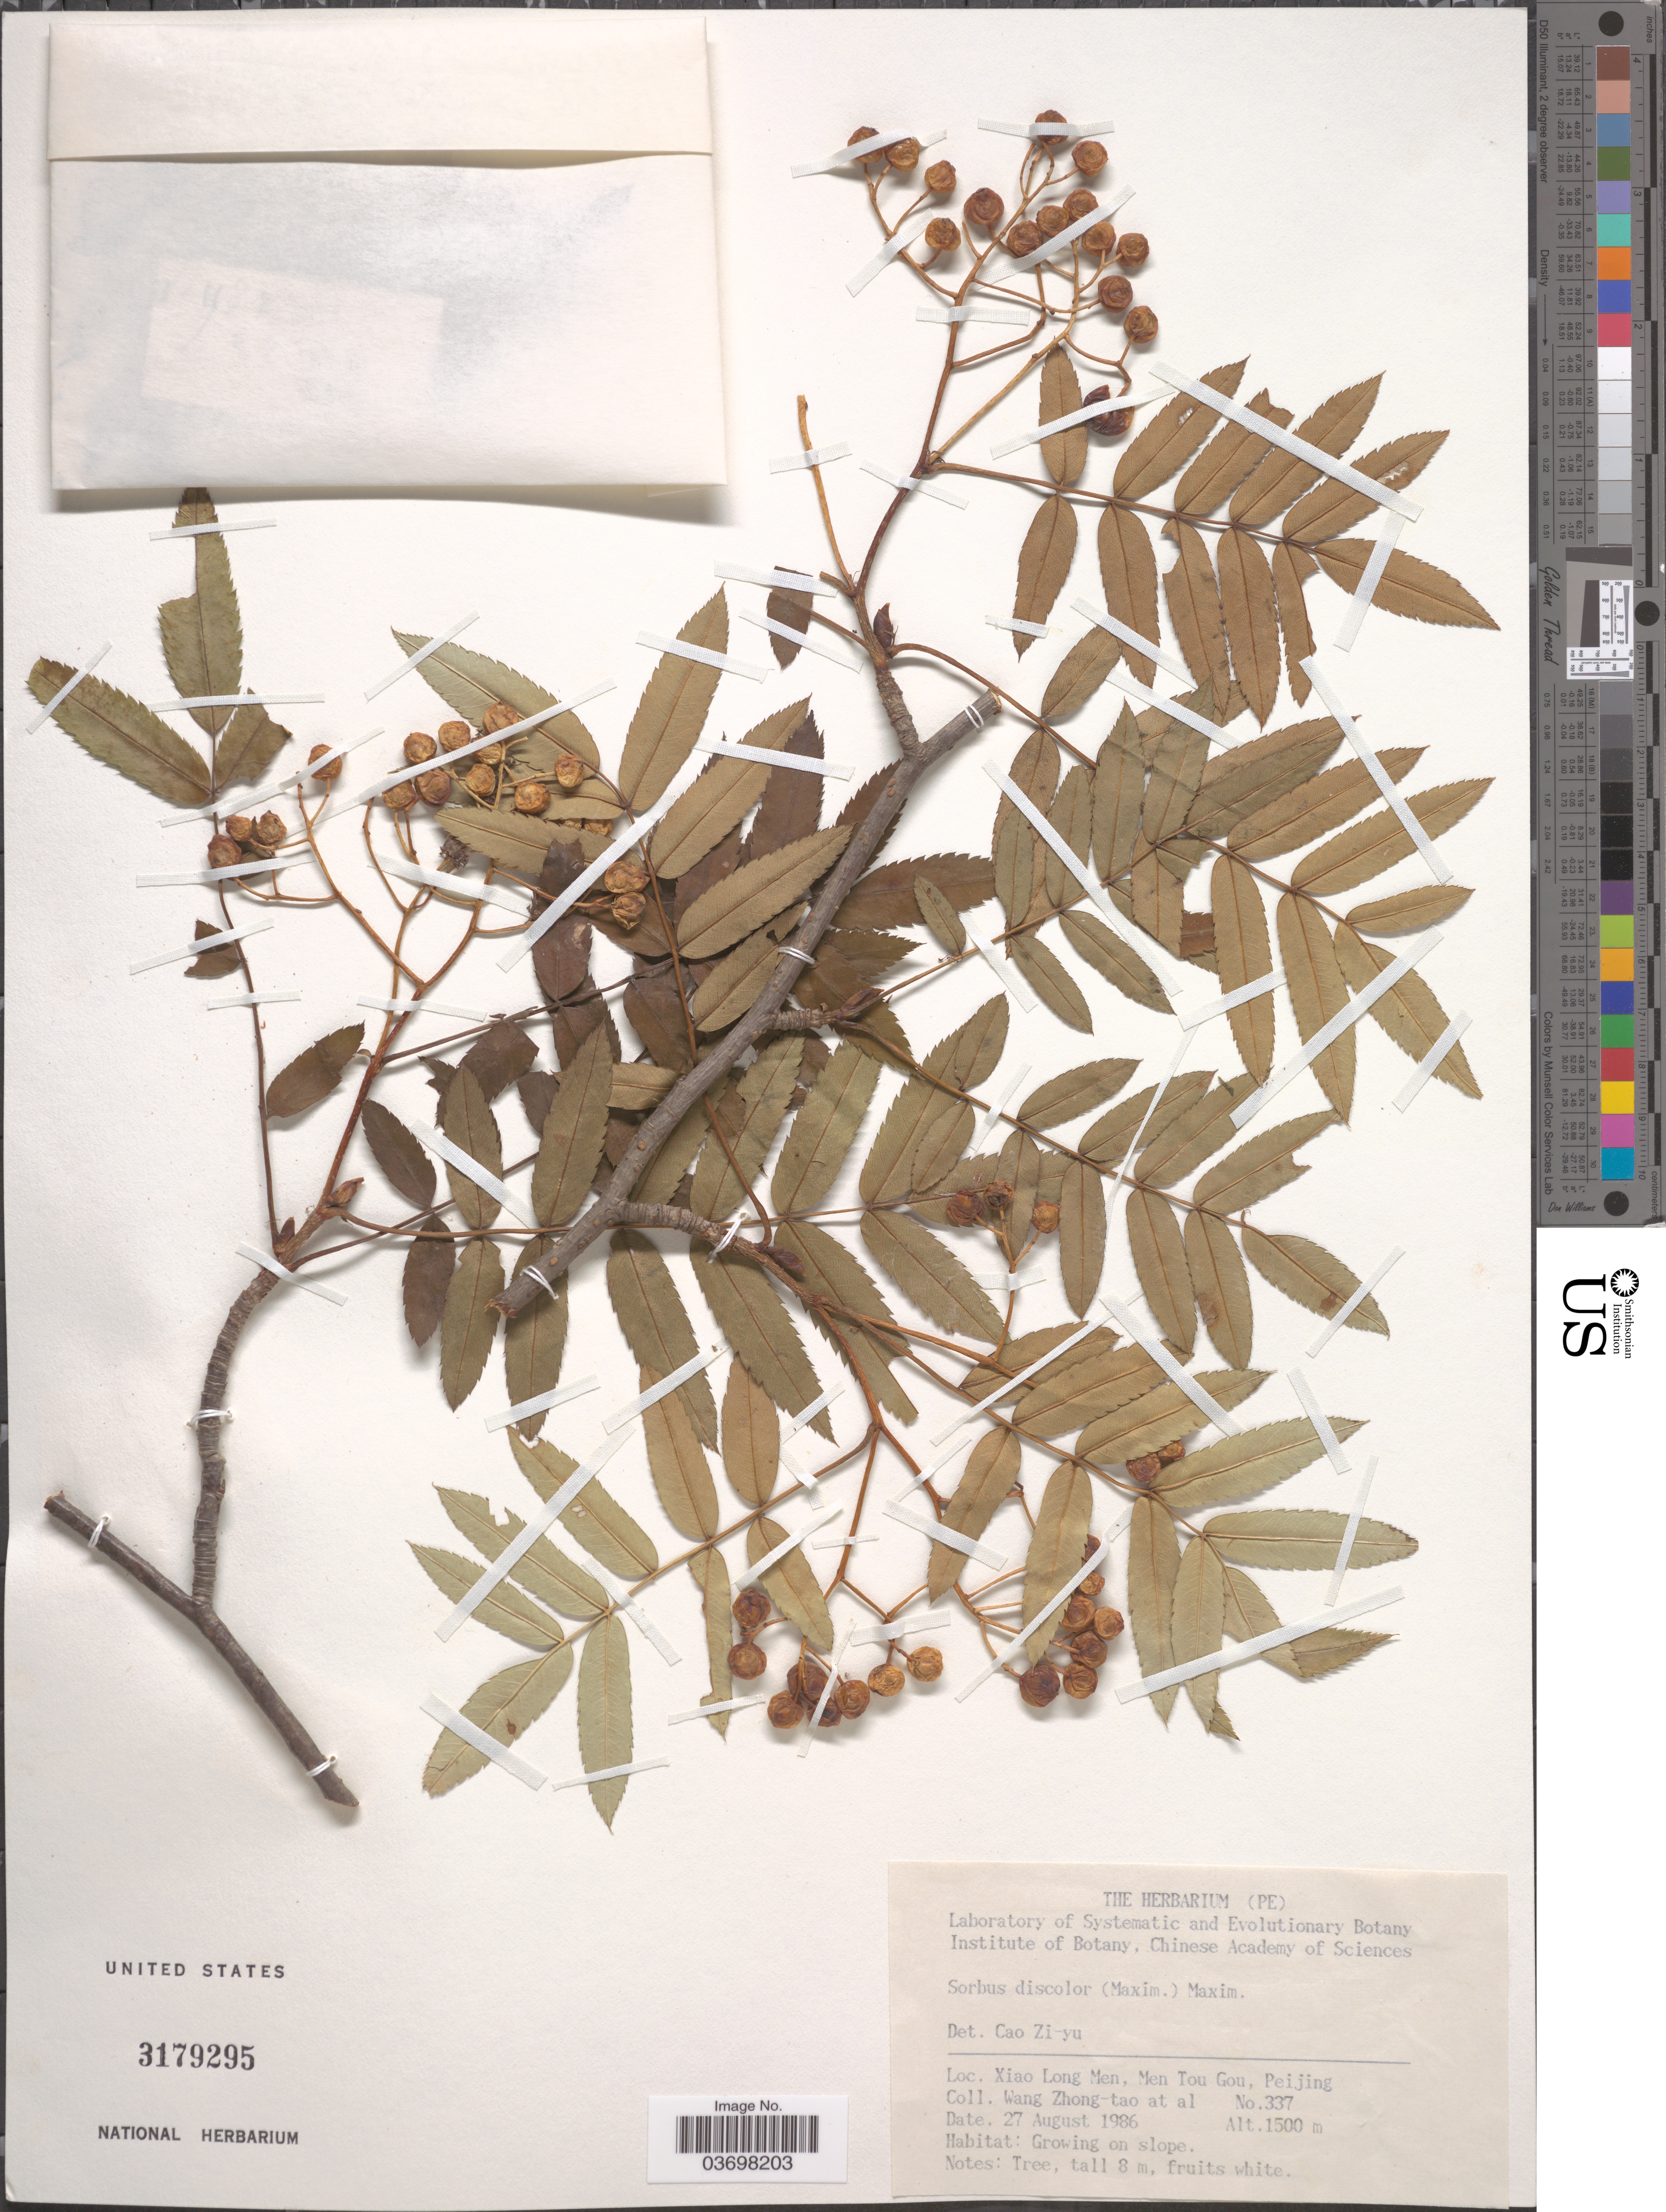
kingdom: Plantae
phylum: Tracheophyta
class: Magnoliopsida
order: Rosales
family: Rosaceae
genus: Sorbus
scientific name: Sorbus discolor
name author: hort.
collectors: W. Zhong-Tao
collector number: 337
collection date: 1986-08-27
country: China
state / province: Beijing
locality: Xiao Long Men, Men Tou Gou, Peijing.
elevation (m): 1500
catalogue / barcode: US 3179295